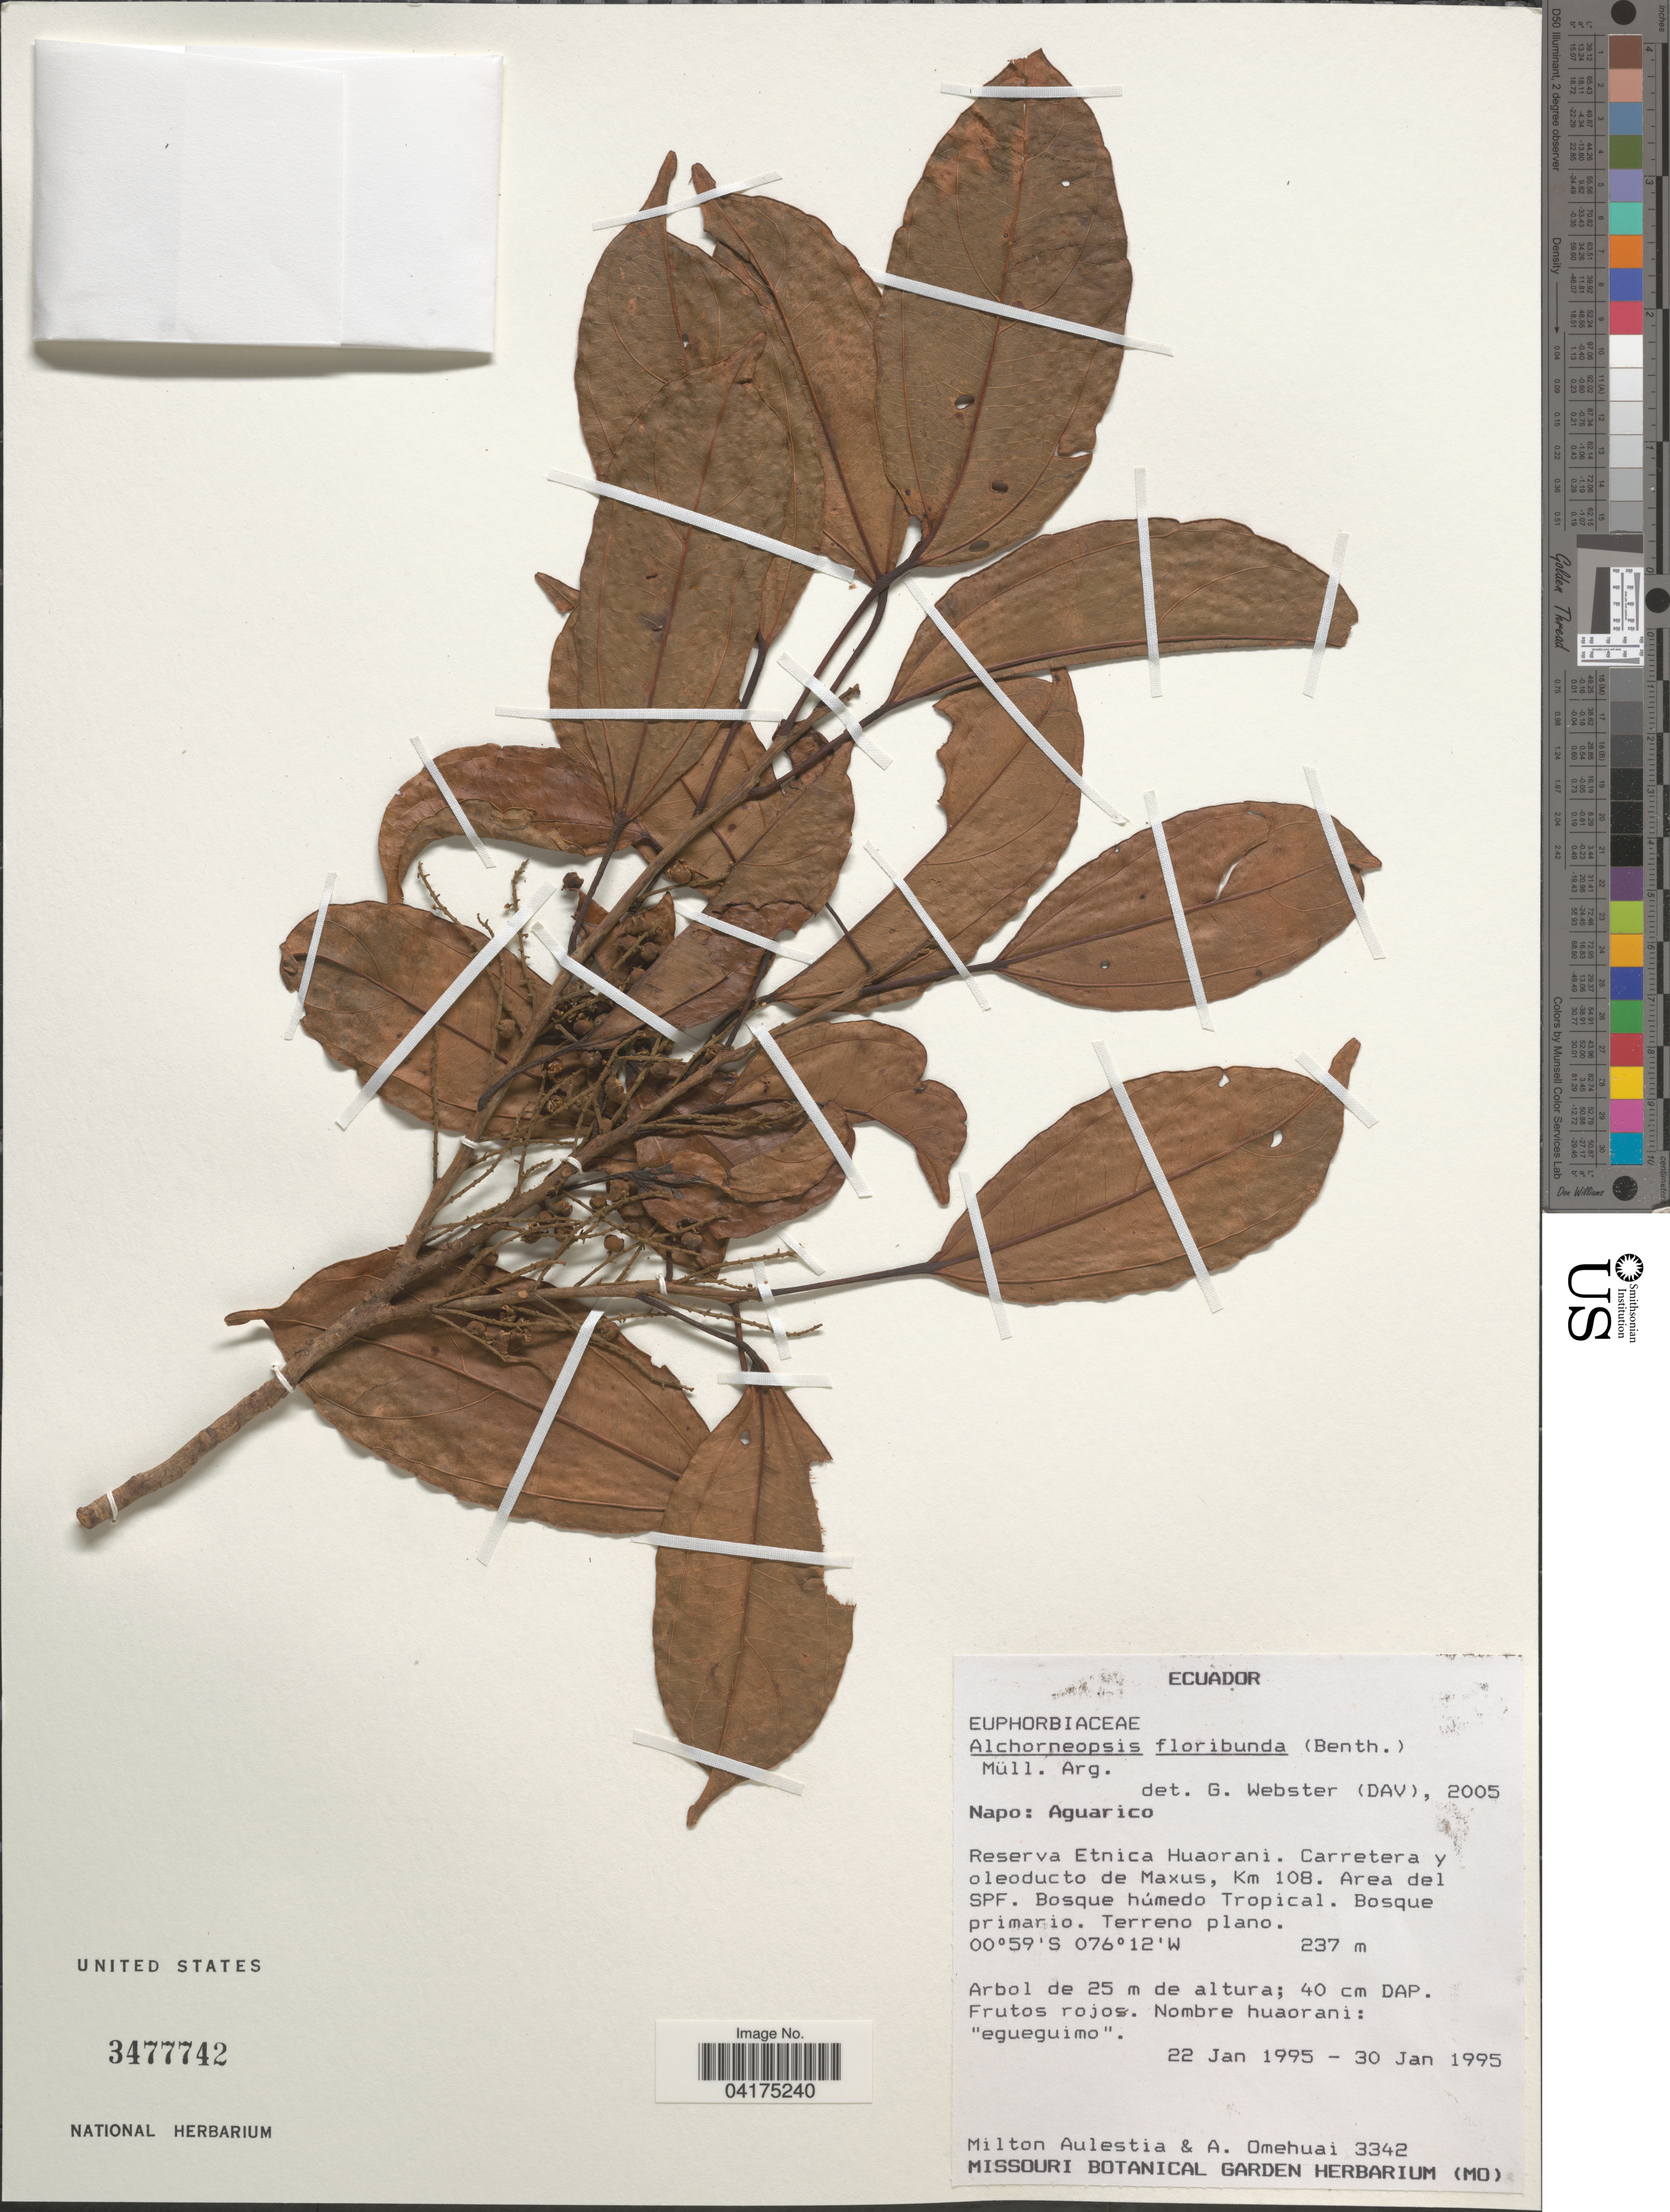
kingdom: Plantae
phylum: Tracheophyta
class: Magnoliopsida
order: Malpighiales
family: Euphorbiaceae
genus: Alchorneopsis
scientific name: Alchorneopsis floribunda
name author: (Benth.) Müll. Arg.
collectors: M. Aulestia & A. Omehuai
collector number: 3342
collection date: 1995-01-22/1995-01-30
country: Ecuador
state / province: Napo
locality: Aguarico. Reserva Etnica Huaorani. Carretera y oleoducto de Maxus, Km 108. Area del SPF.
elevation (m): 237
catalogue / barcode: US 3477742